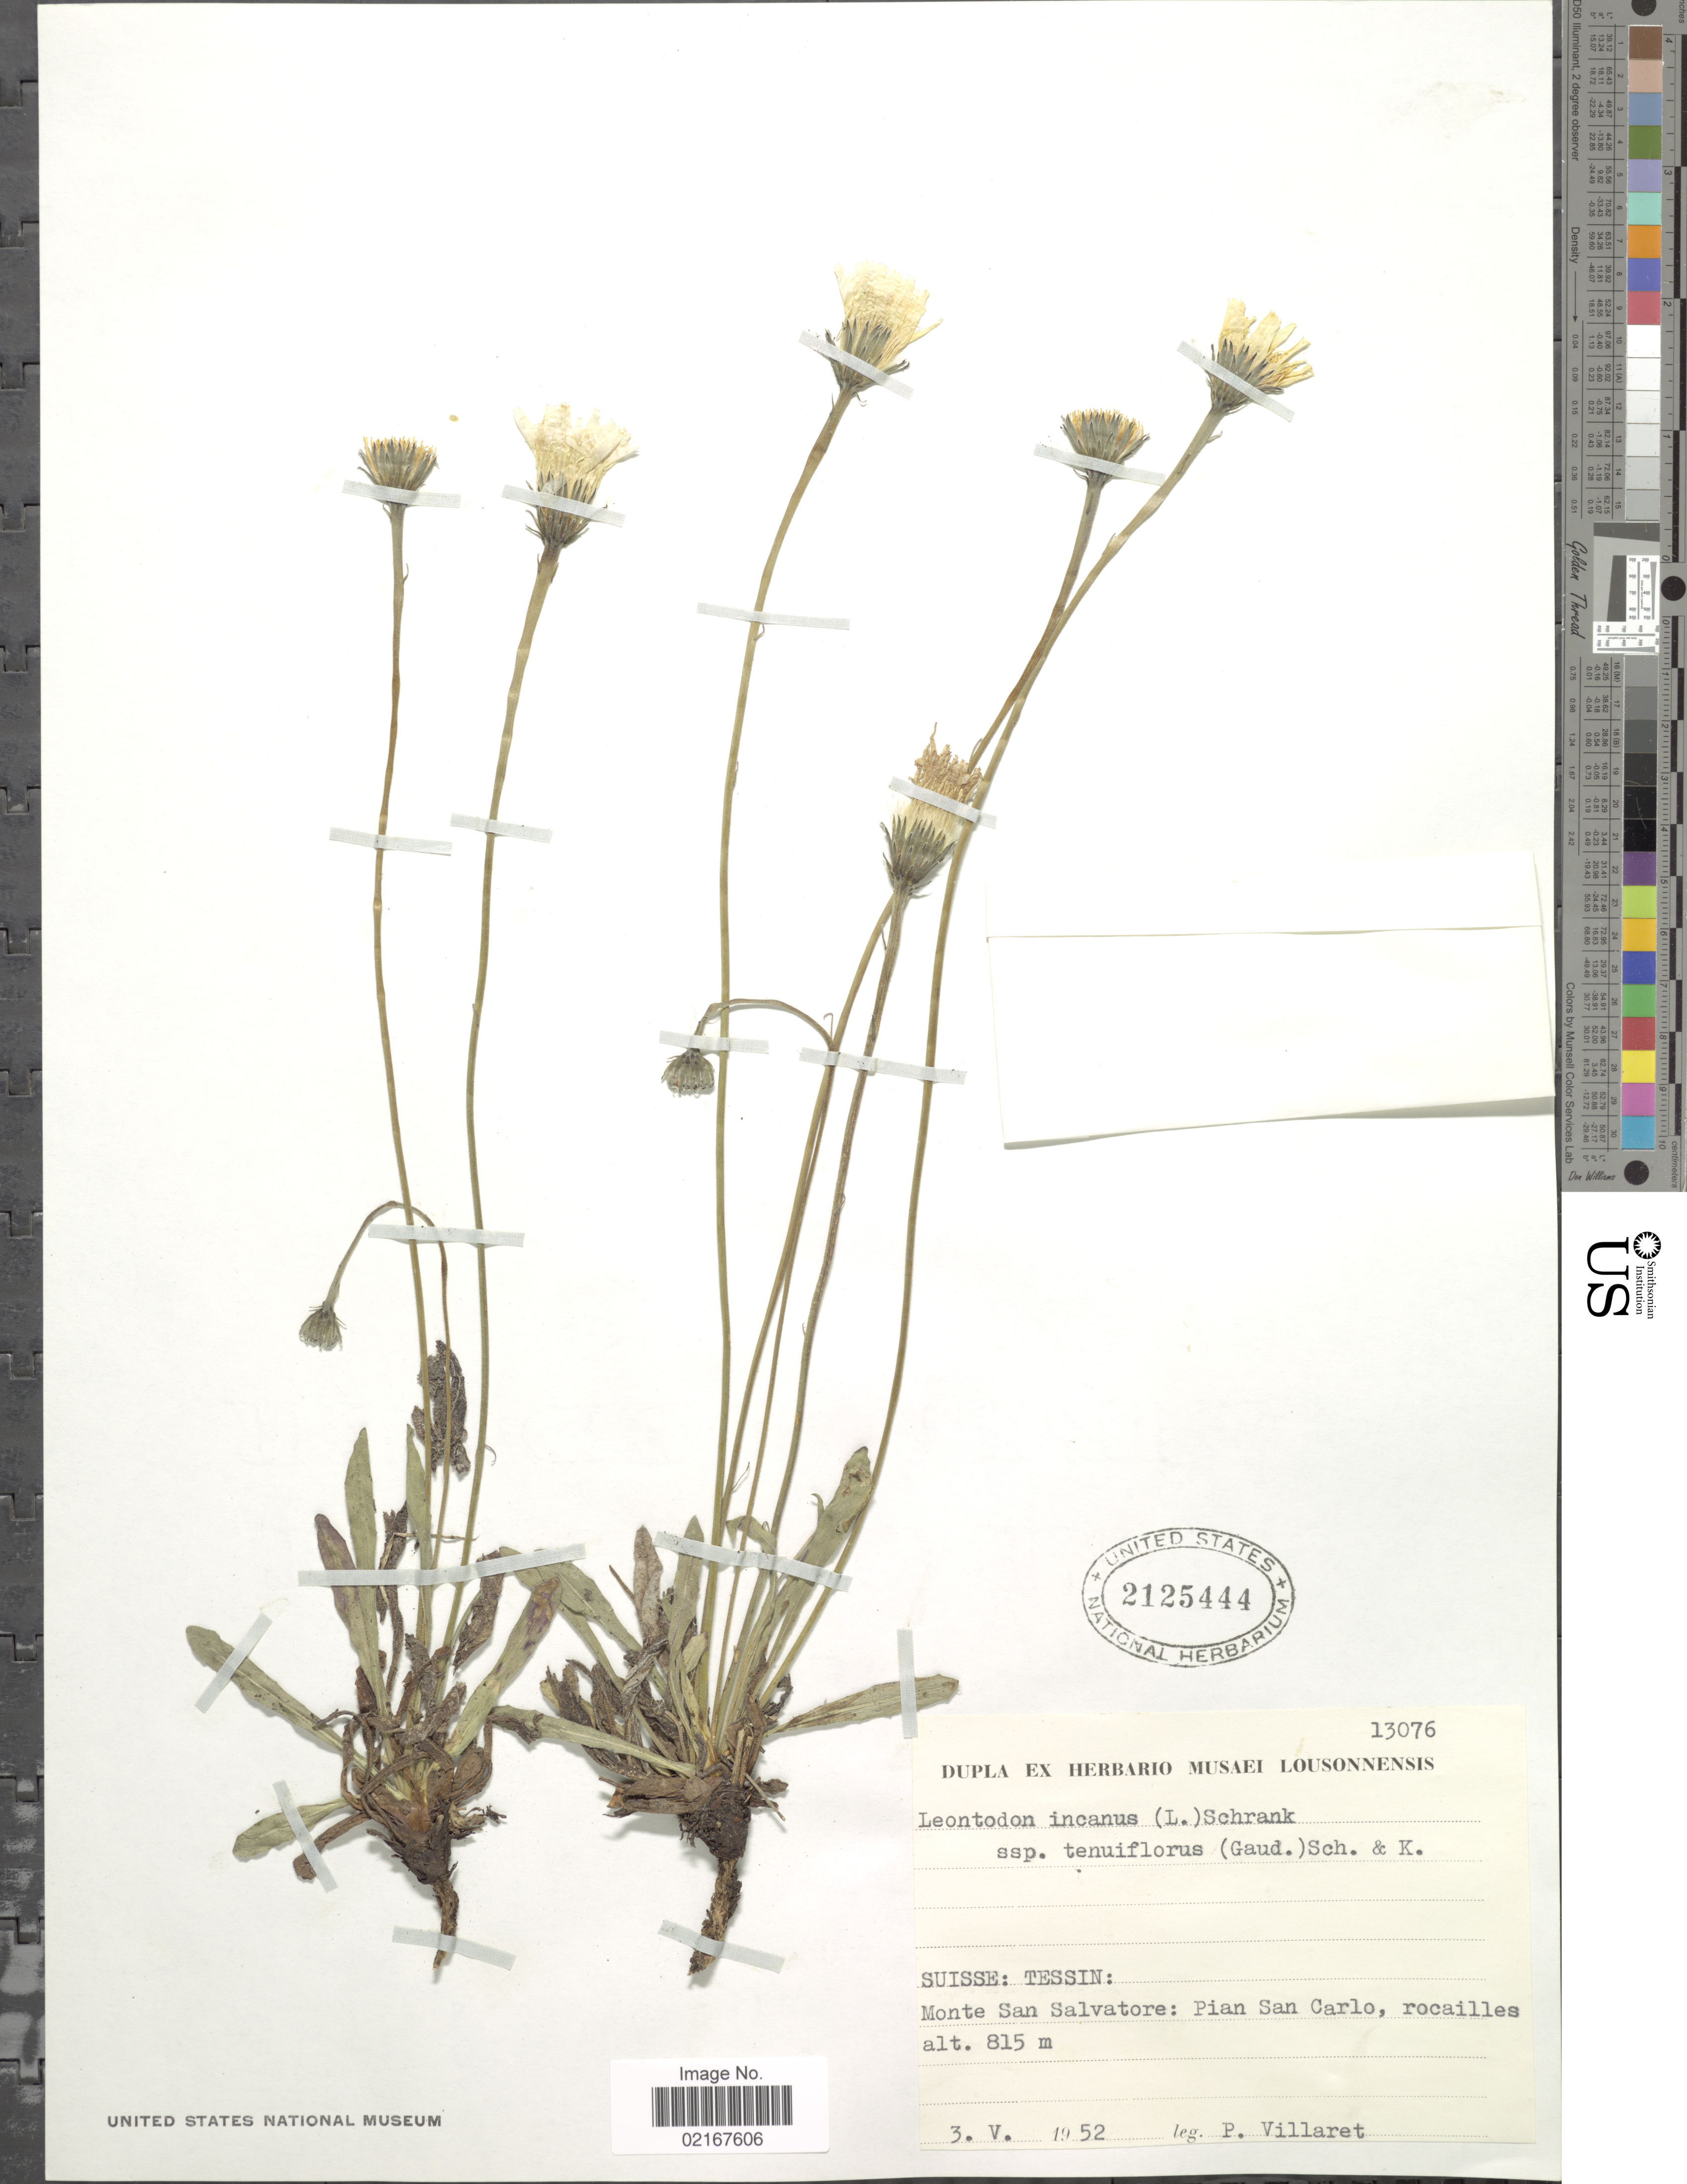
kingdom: Plantae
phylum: Tracheophyta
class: Magnoliopsida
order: Asterales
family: Asteraceae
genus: Leontodon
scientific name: Leontodon incanus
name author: (L.) Schrank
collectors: P. Villaret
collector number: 13076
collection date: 1952-05-03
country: Switzerland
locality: Suisse, Tessin, Monte San Salvatore, Pian San Carlo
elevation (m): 815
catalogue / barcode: US 2125444